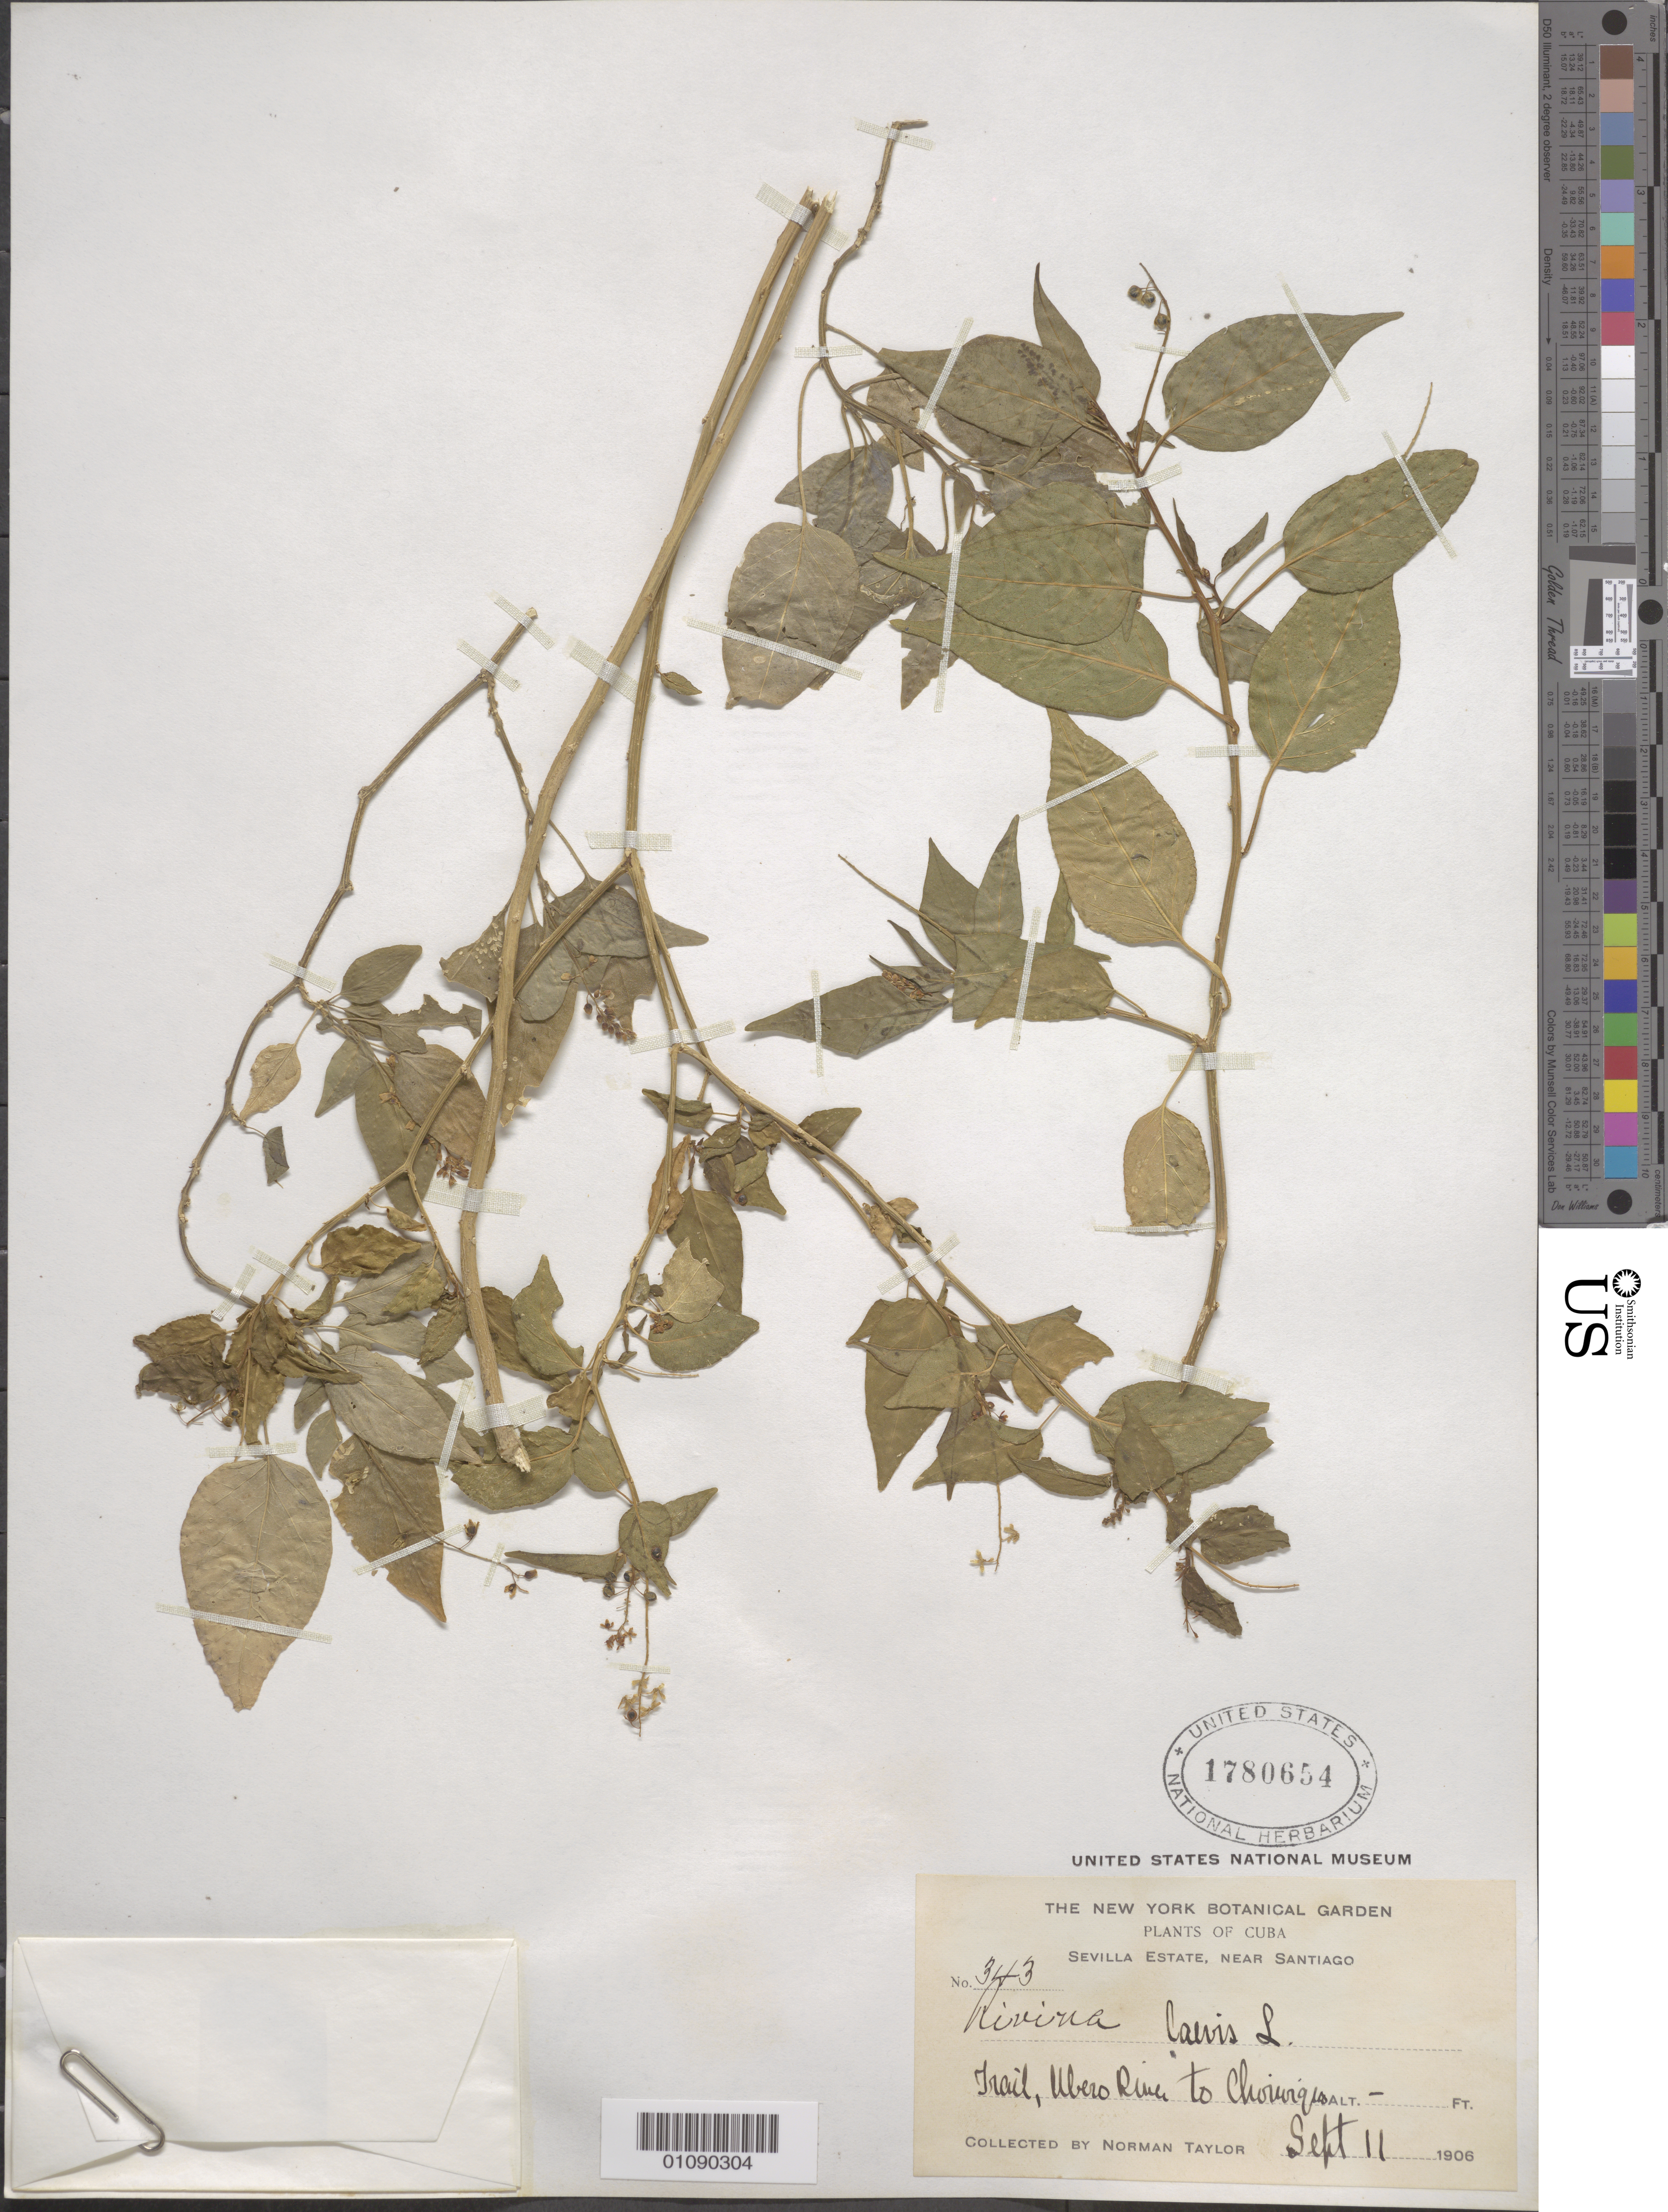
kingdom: Plantae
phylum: Tracheophyta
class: Magnoliopsida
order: Caryophyllales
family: Phytolaccaceae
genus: Rivina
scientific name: Rivina humilis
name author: L.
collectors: N. Taylor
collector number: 343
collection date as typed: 11 Sep 1906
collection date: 1906-09-11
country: Cuba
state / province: Santiago de Cuba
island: Cuba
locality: Near Santiago, Sevilla Estate, Ubero River to Choiruquo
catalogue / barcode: US 1780654